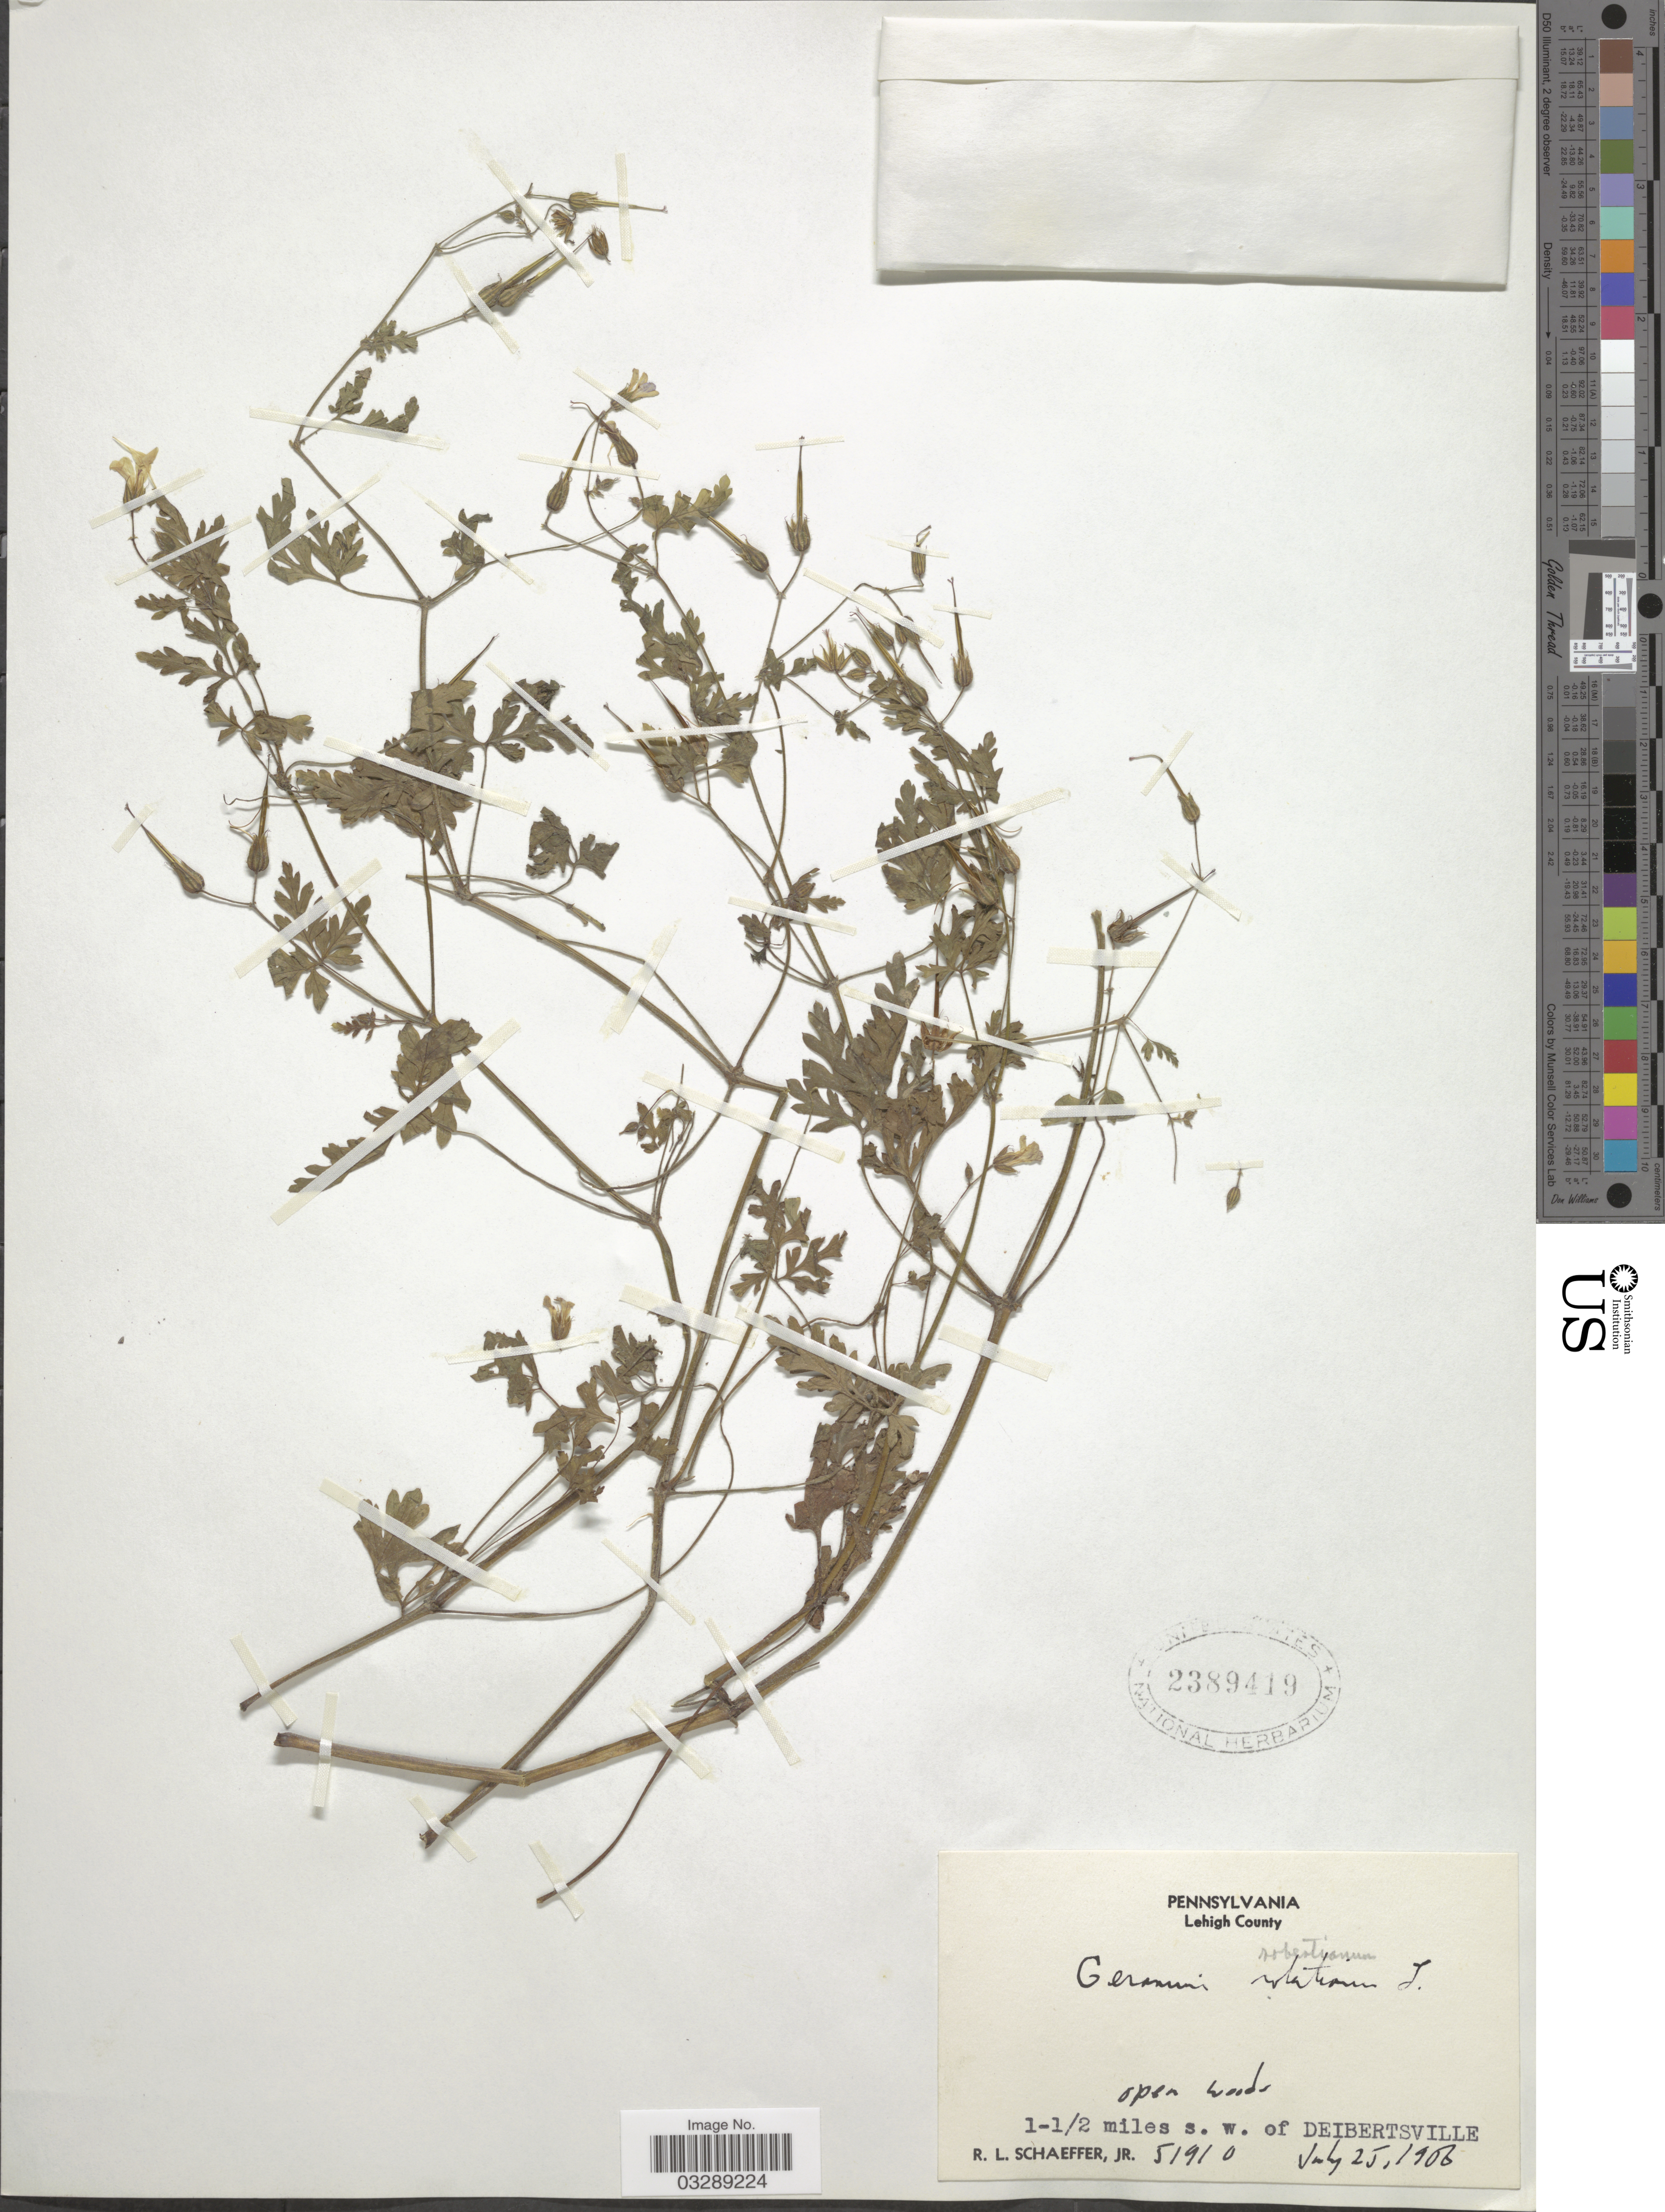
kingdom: Plantae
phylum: Tracheophyta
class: Magnoliopsida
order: Geraniales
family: Geraniaceae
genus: Geranium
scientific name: Geranium robertianum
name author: L.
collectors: R. L. Schaeffer Jr.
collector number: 51910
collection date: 1906-07-25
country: United States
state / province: Pennsylvania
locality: Lehigh County, 1-½ miles s.w. of Deibertsville.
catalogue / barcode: US 2389419